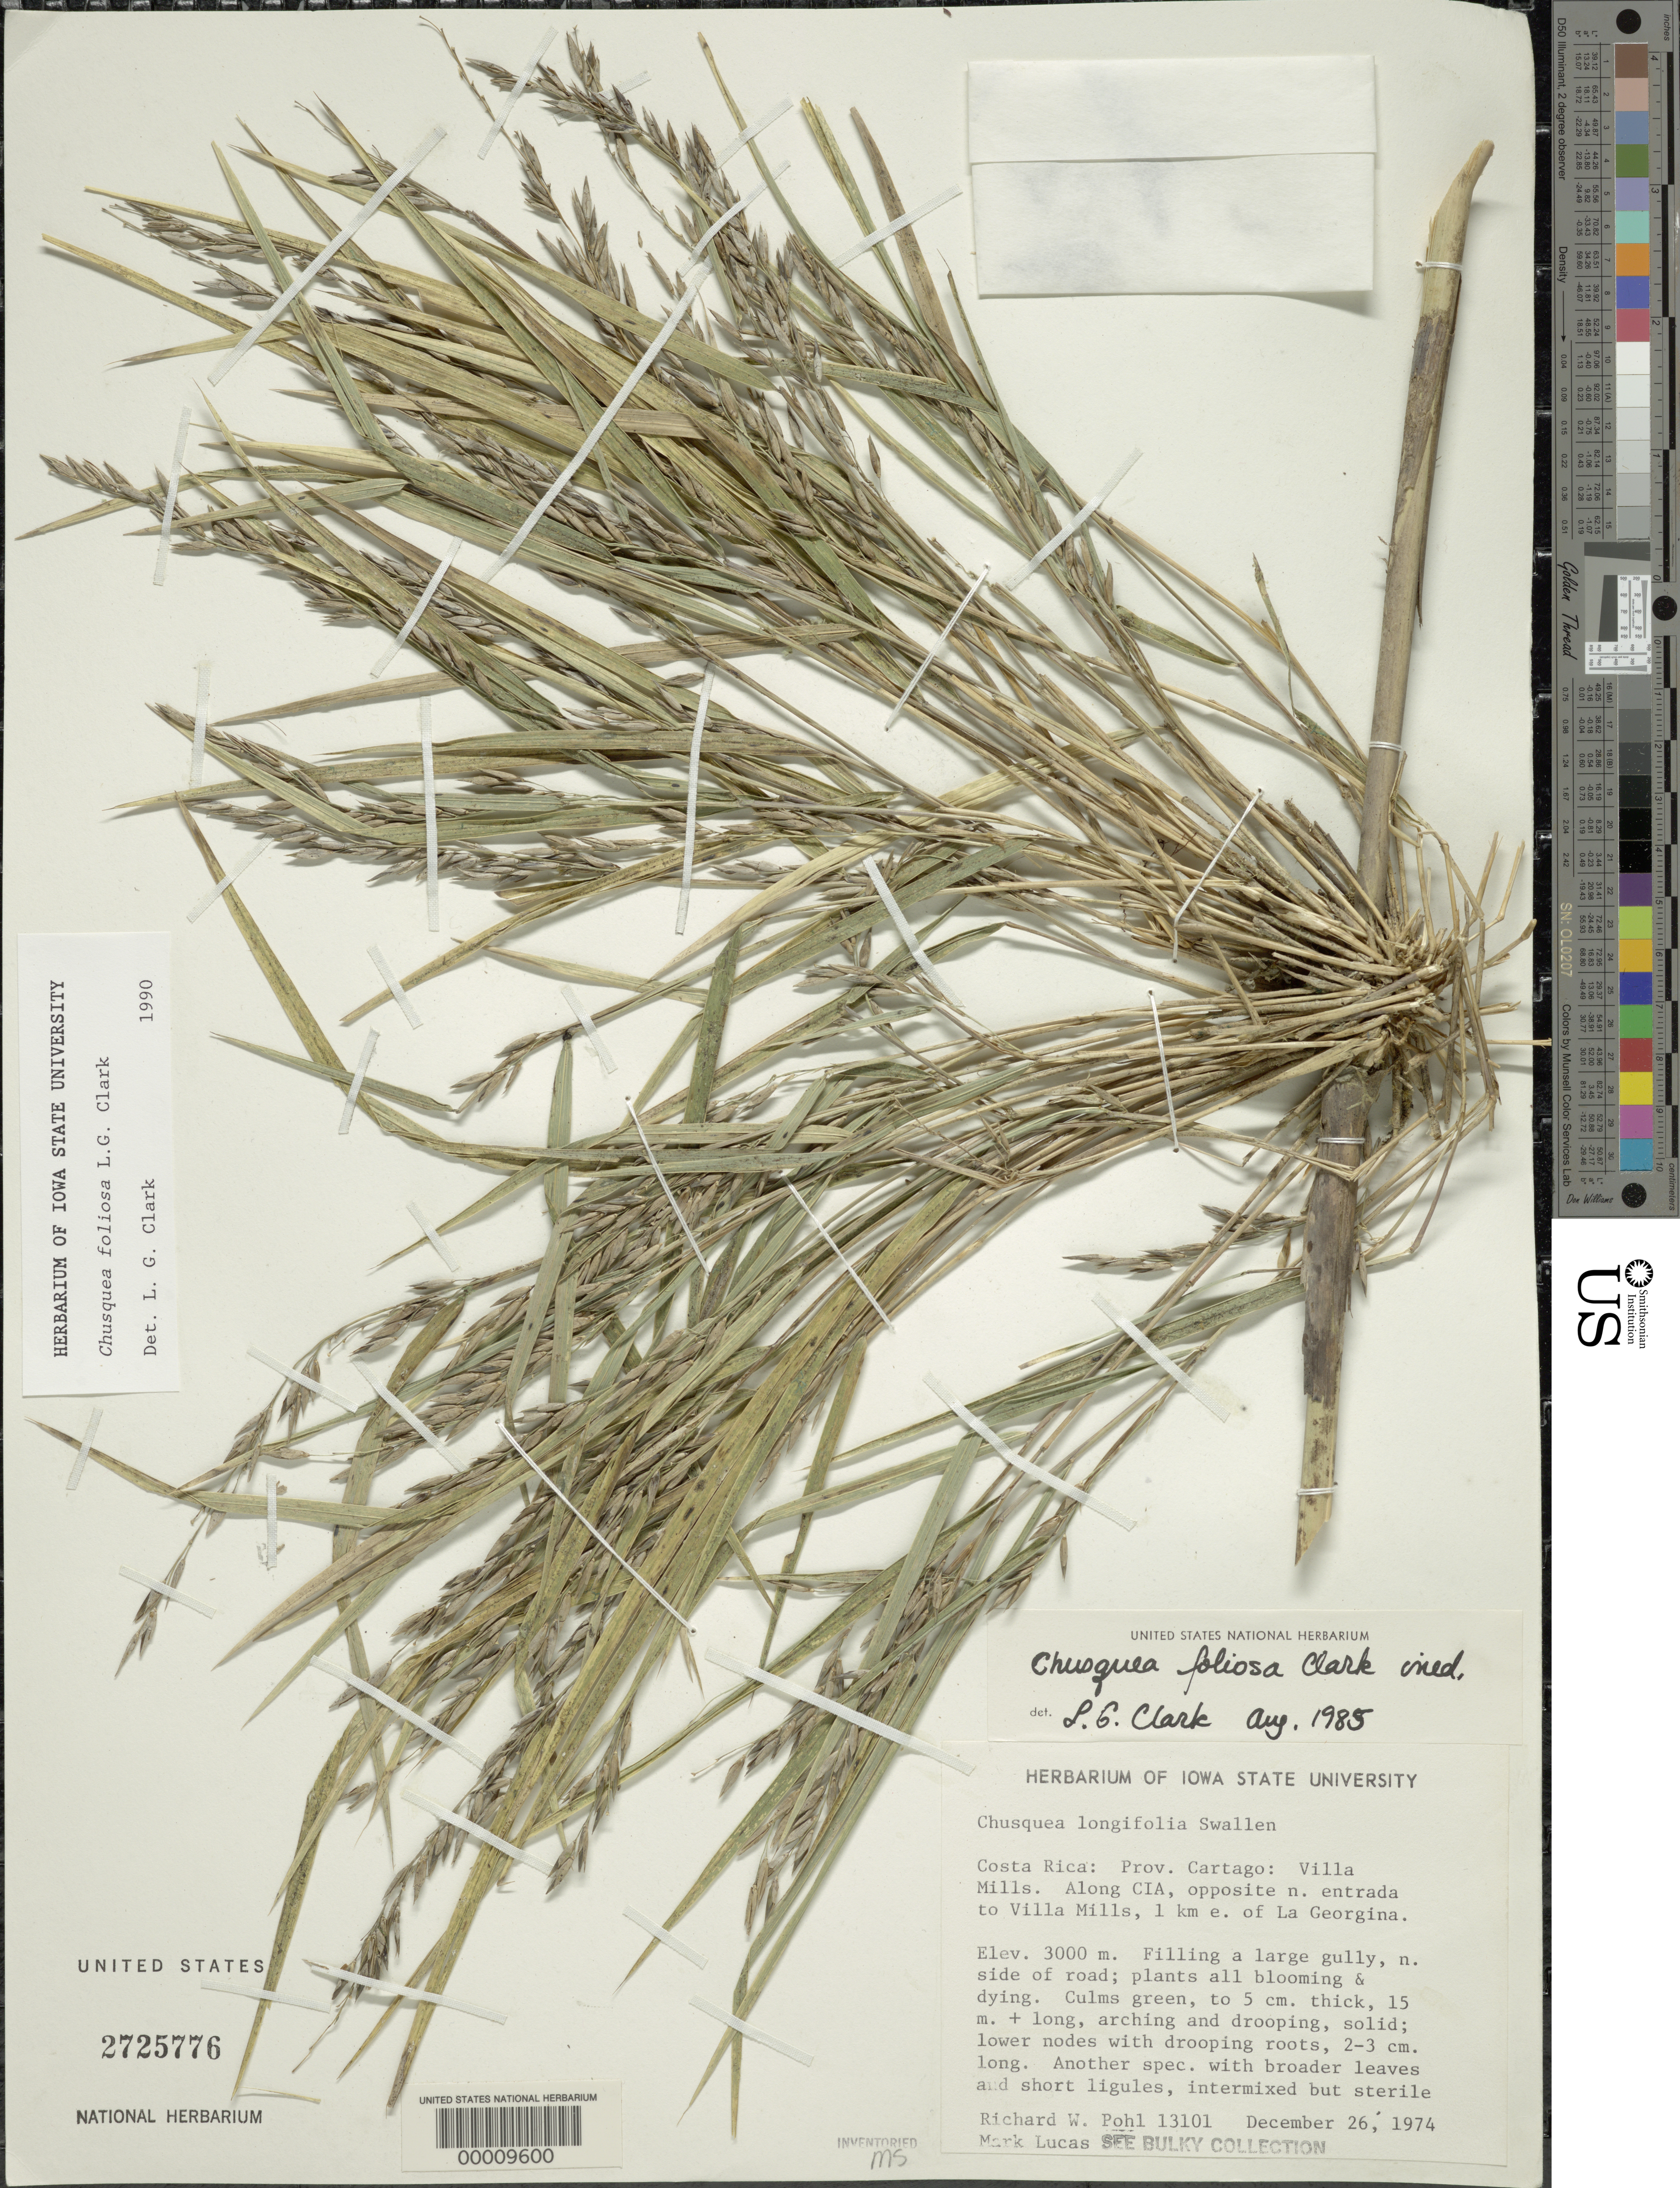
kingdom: Plantae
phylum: Tracheophyta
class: Liliopsida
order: Poales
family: Poaceae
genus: Chusquea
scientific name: Chusquea foliosa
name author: L.G. Clark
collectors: R. W. Pohl & M. Lucas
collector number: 13101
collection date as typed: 26 Dec 1974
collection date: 1974-12-26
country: Costa Rica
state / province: Cartago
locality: Villa Mills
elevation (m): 3000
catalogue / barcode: US 2725776